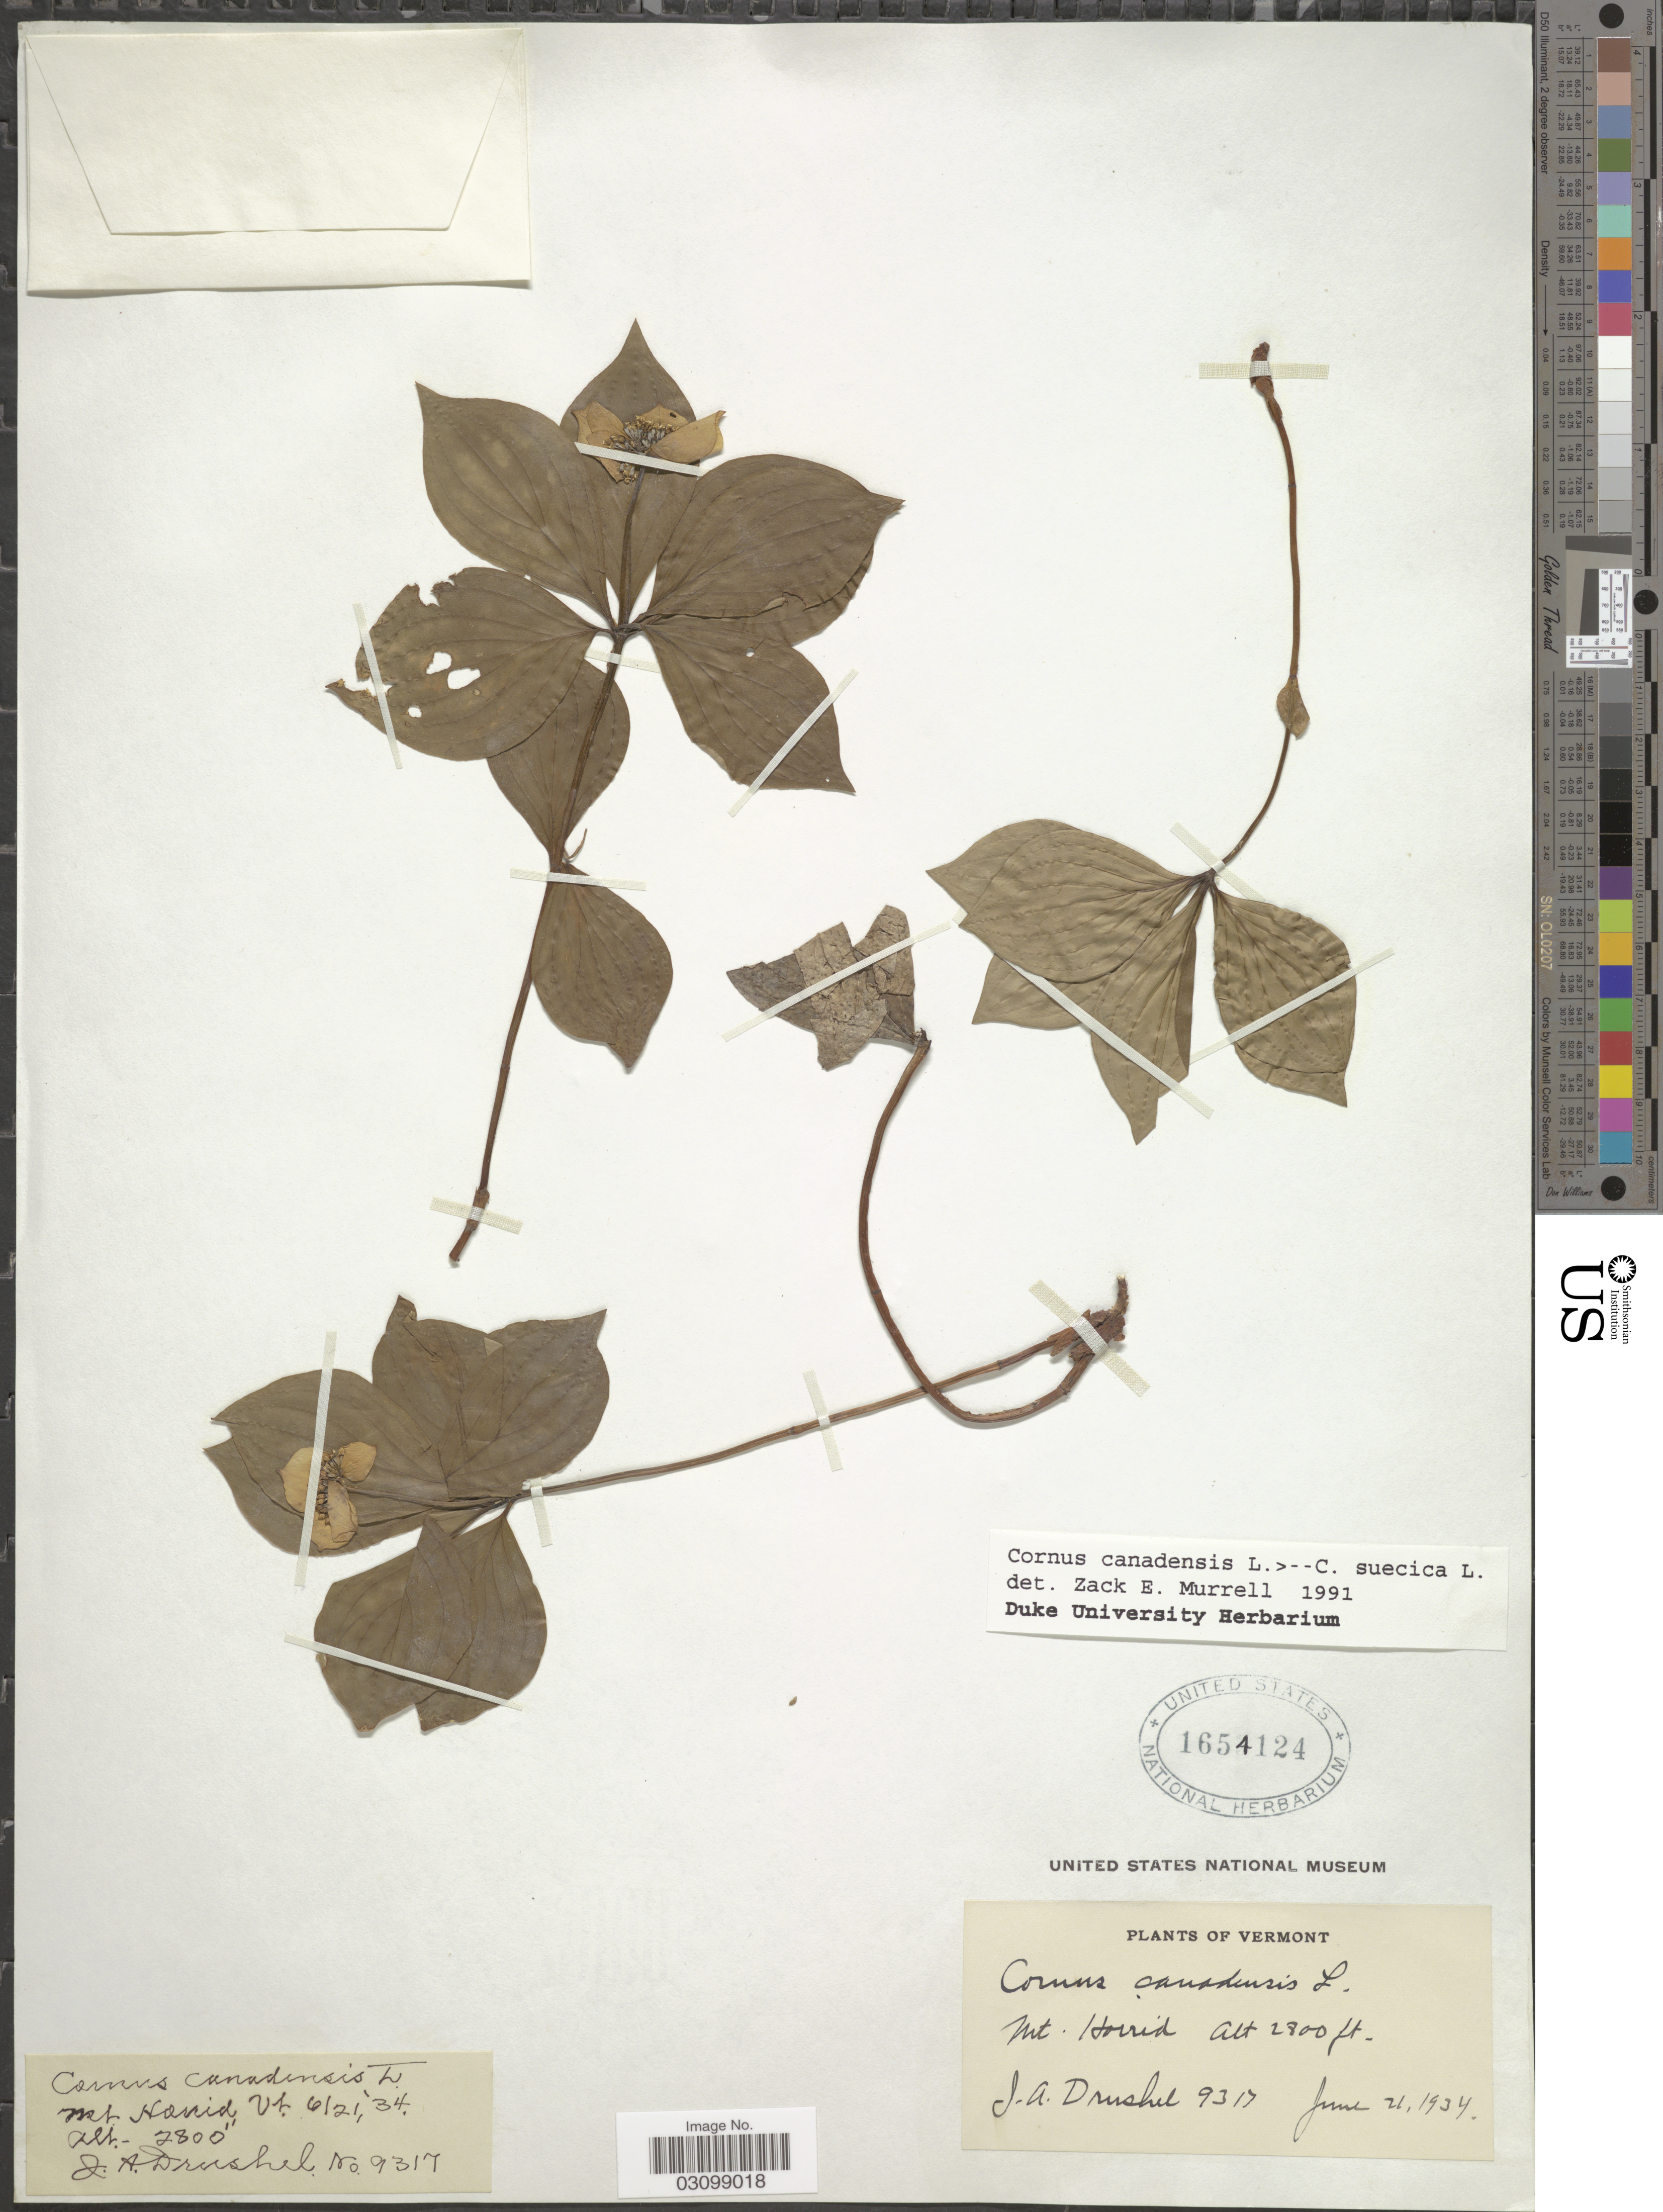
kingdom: Plantae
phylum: Tracheophyta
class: Magnoliopsida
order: Cornales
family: Cornaceae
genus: Cornus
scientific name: Cornus sp.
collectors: J. A. Drushel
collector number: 9317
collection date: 1934-06-21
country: United States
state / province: Vermont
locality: Mt. Harrid.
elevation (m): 853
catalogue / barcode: US 1654124